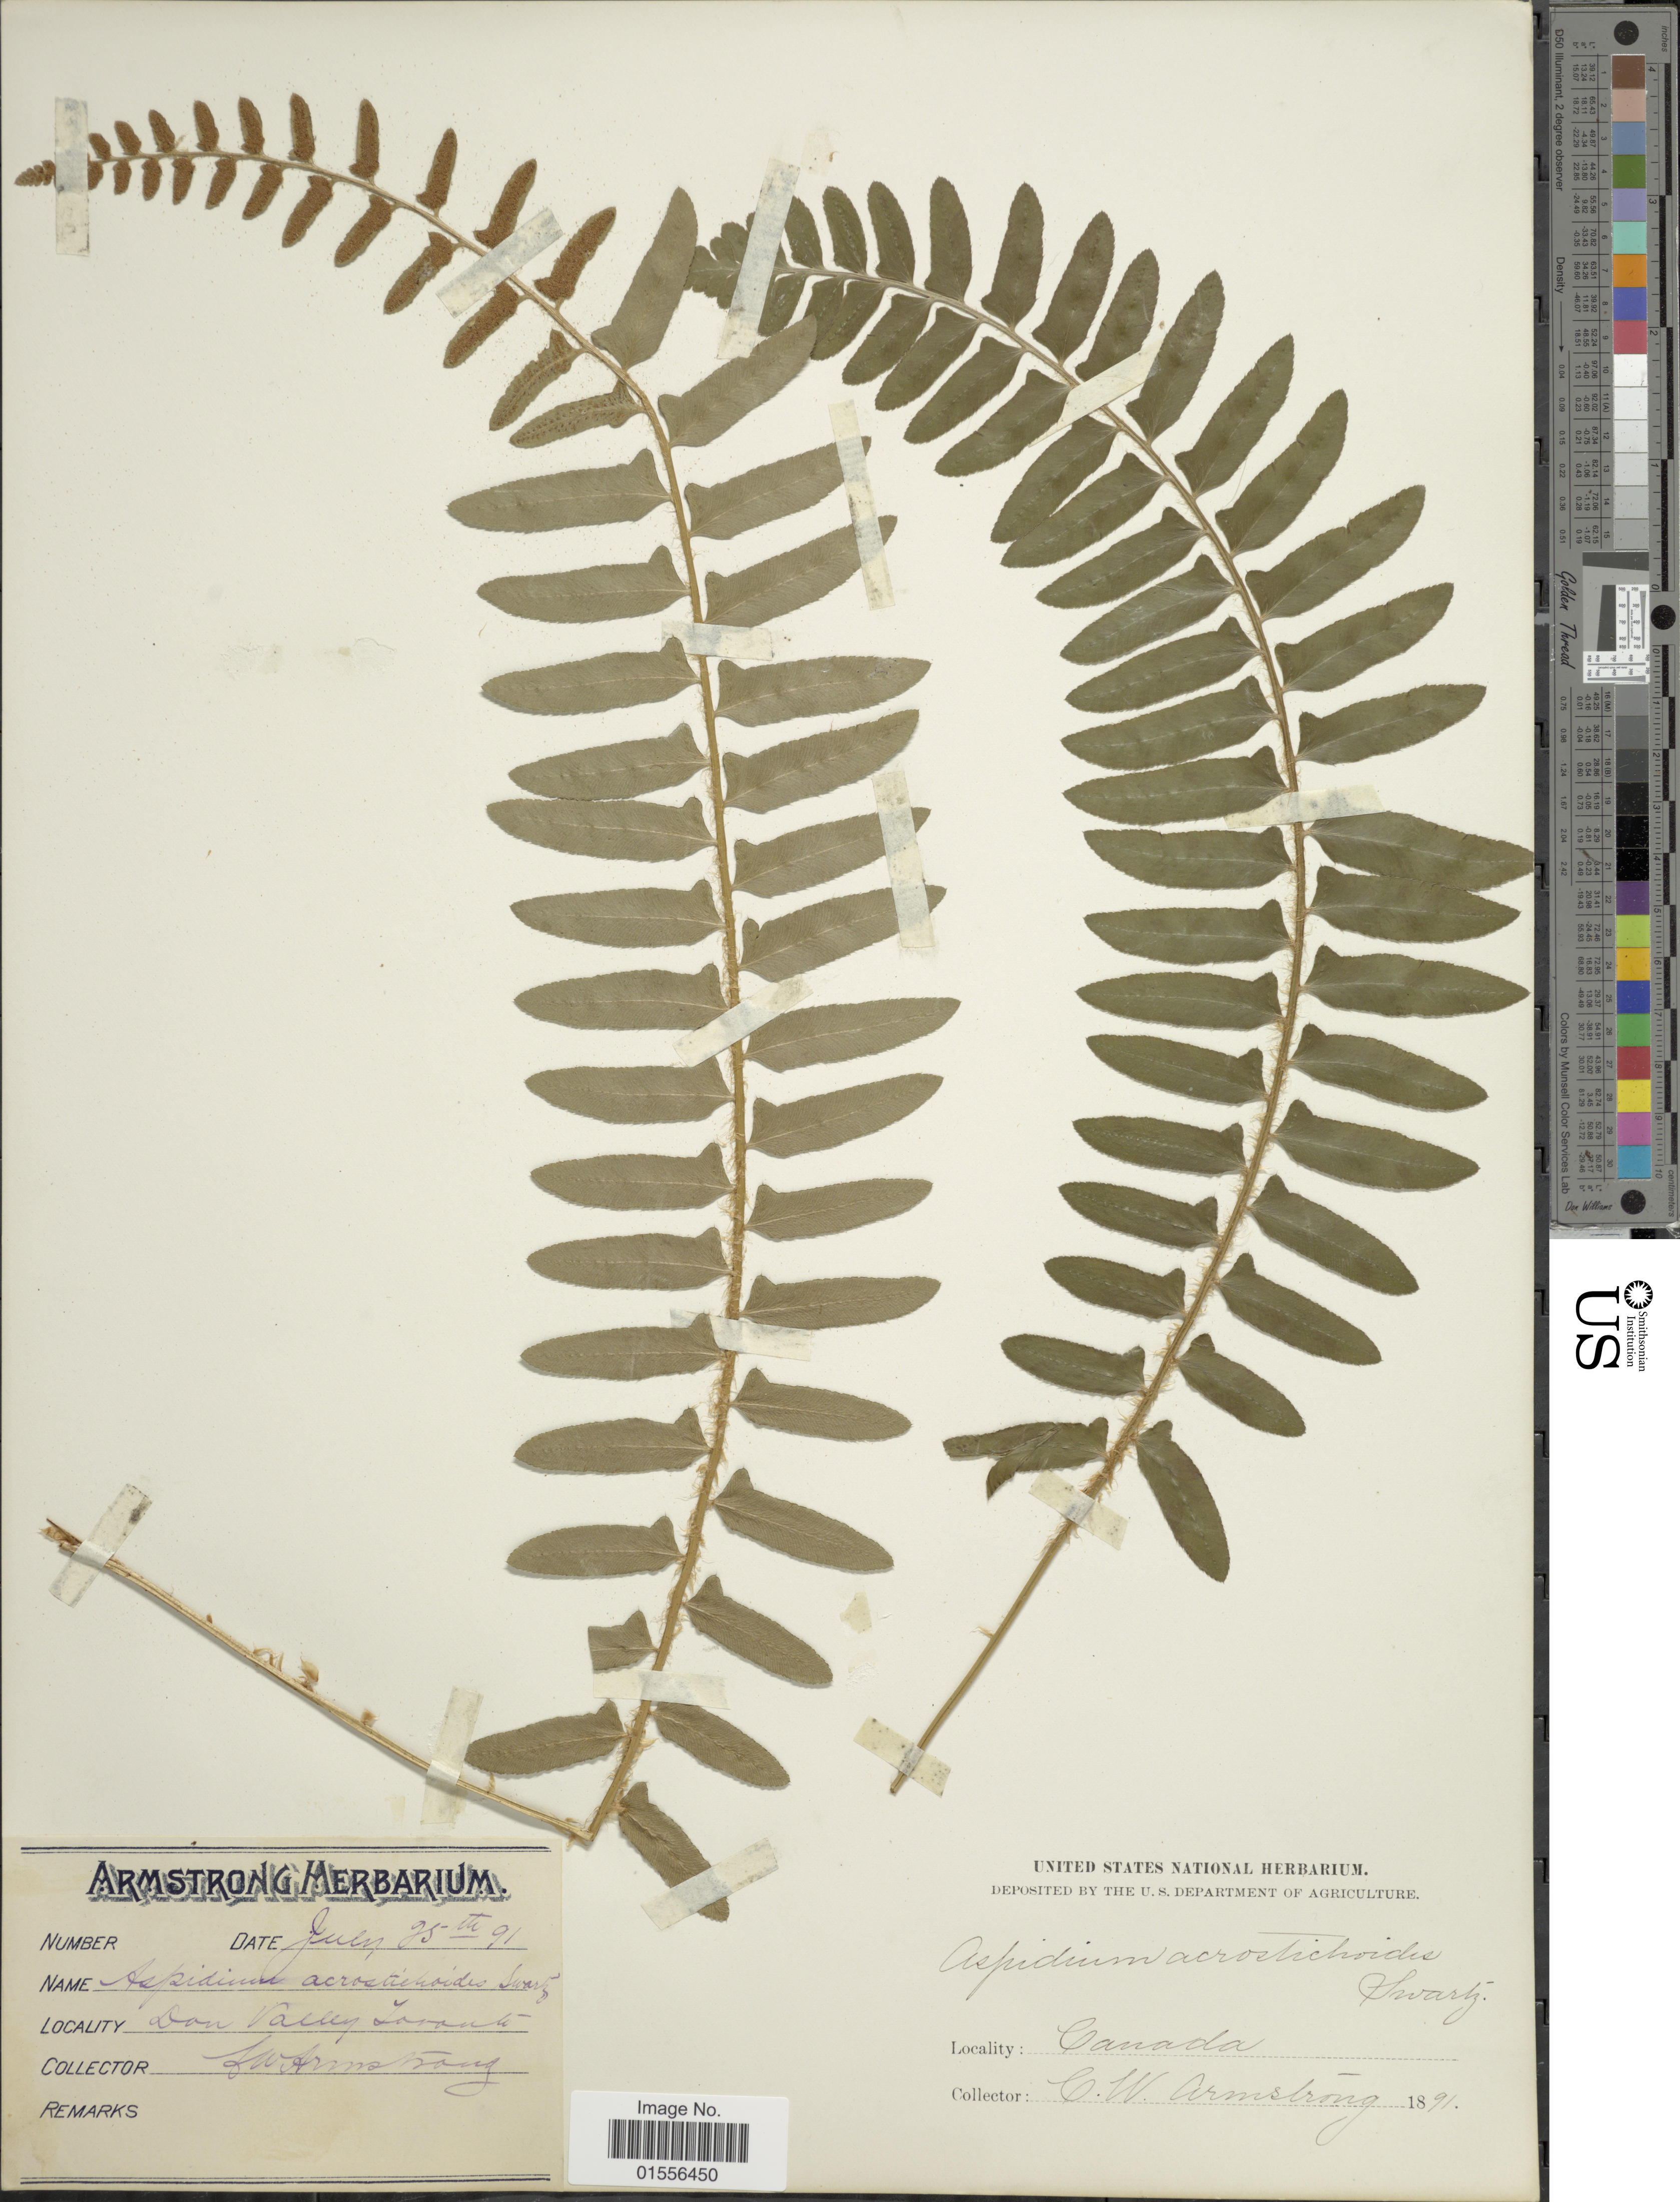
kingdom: Plantae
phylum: Tracheophyta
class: Polypodiopsida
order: Polypodiales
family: Dryopteridaceae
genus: Polystichum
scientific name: Polystichum acrostichoides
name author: (Michx.) Schott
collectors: C. W. Armstrong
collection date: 1891-06-25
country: Canada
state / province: Ontario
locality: Don Valley, Toronto.